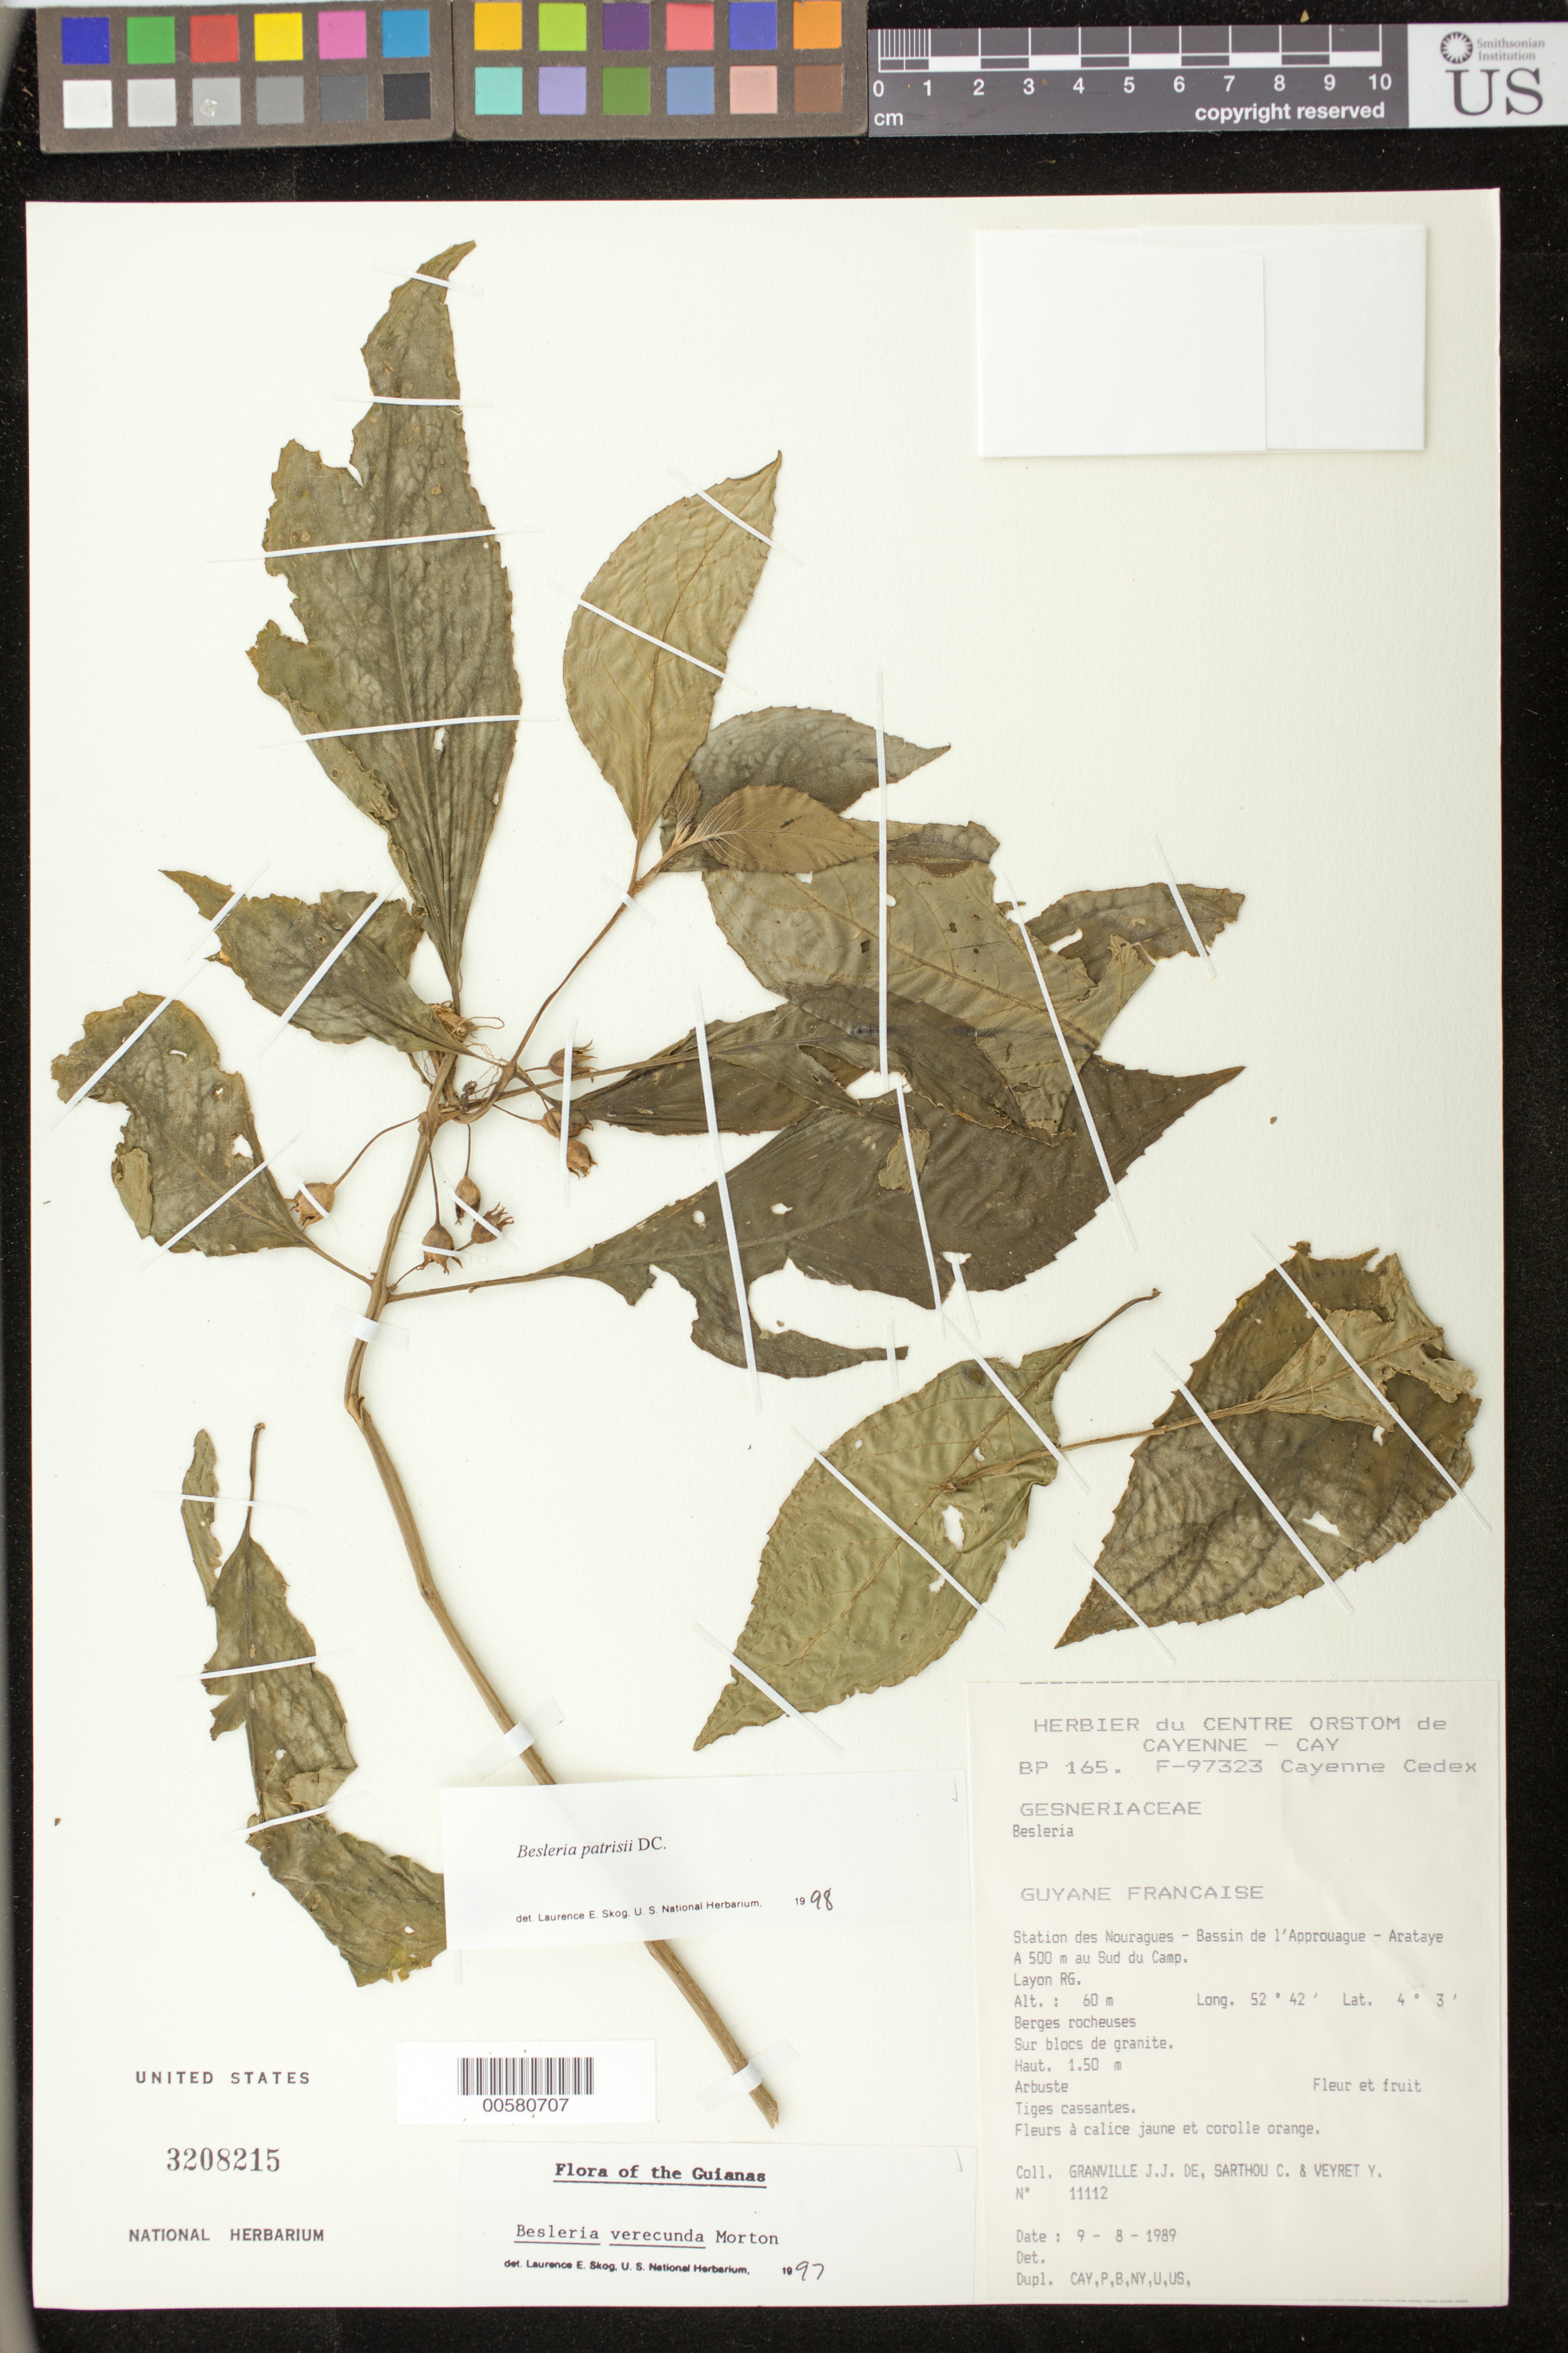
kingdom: Plantae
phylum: Tracheophyta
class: Magnoliopsida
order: Lamiales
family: Gesneriaceae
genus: Besleria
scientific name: Besleria patrisii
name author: DC.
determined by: Skog, Laurence E.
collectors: J.-J. de Granville, C. Sarthou & Y. Veyret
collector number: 11112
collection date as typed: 09 Aug 1989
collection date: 1989-08-09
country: French Guiana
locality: Station des Nouragues, bassin de l'Approuague, Arataye; a 500 m au Sud du camp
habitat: Berges rocheuses; sur blocs de granite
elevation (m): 60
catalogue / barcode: US 3208215